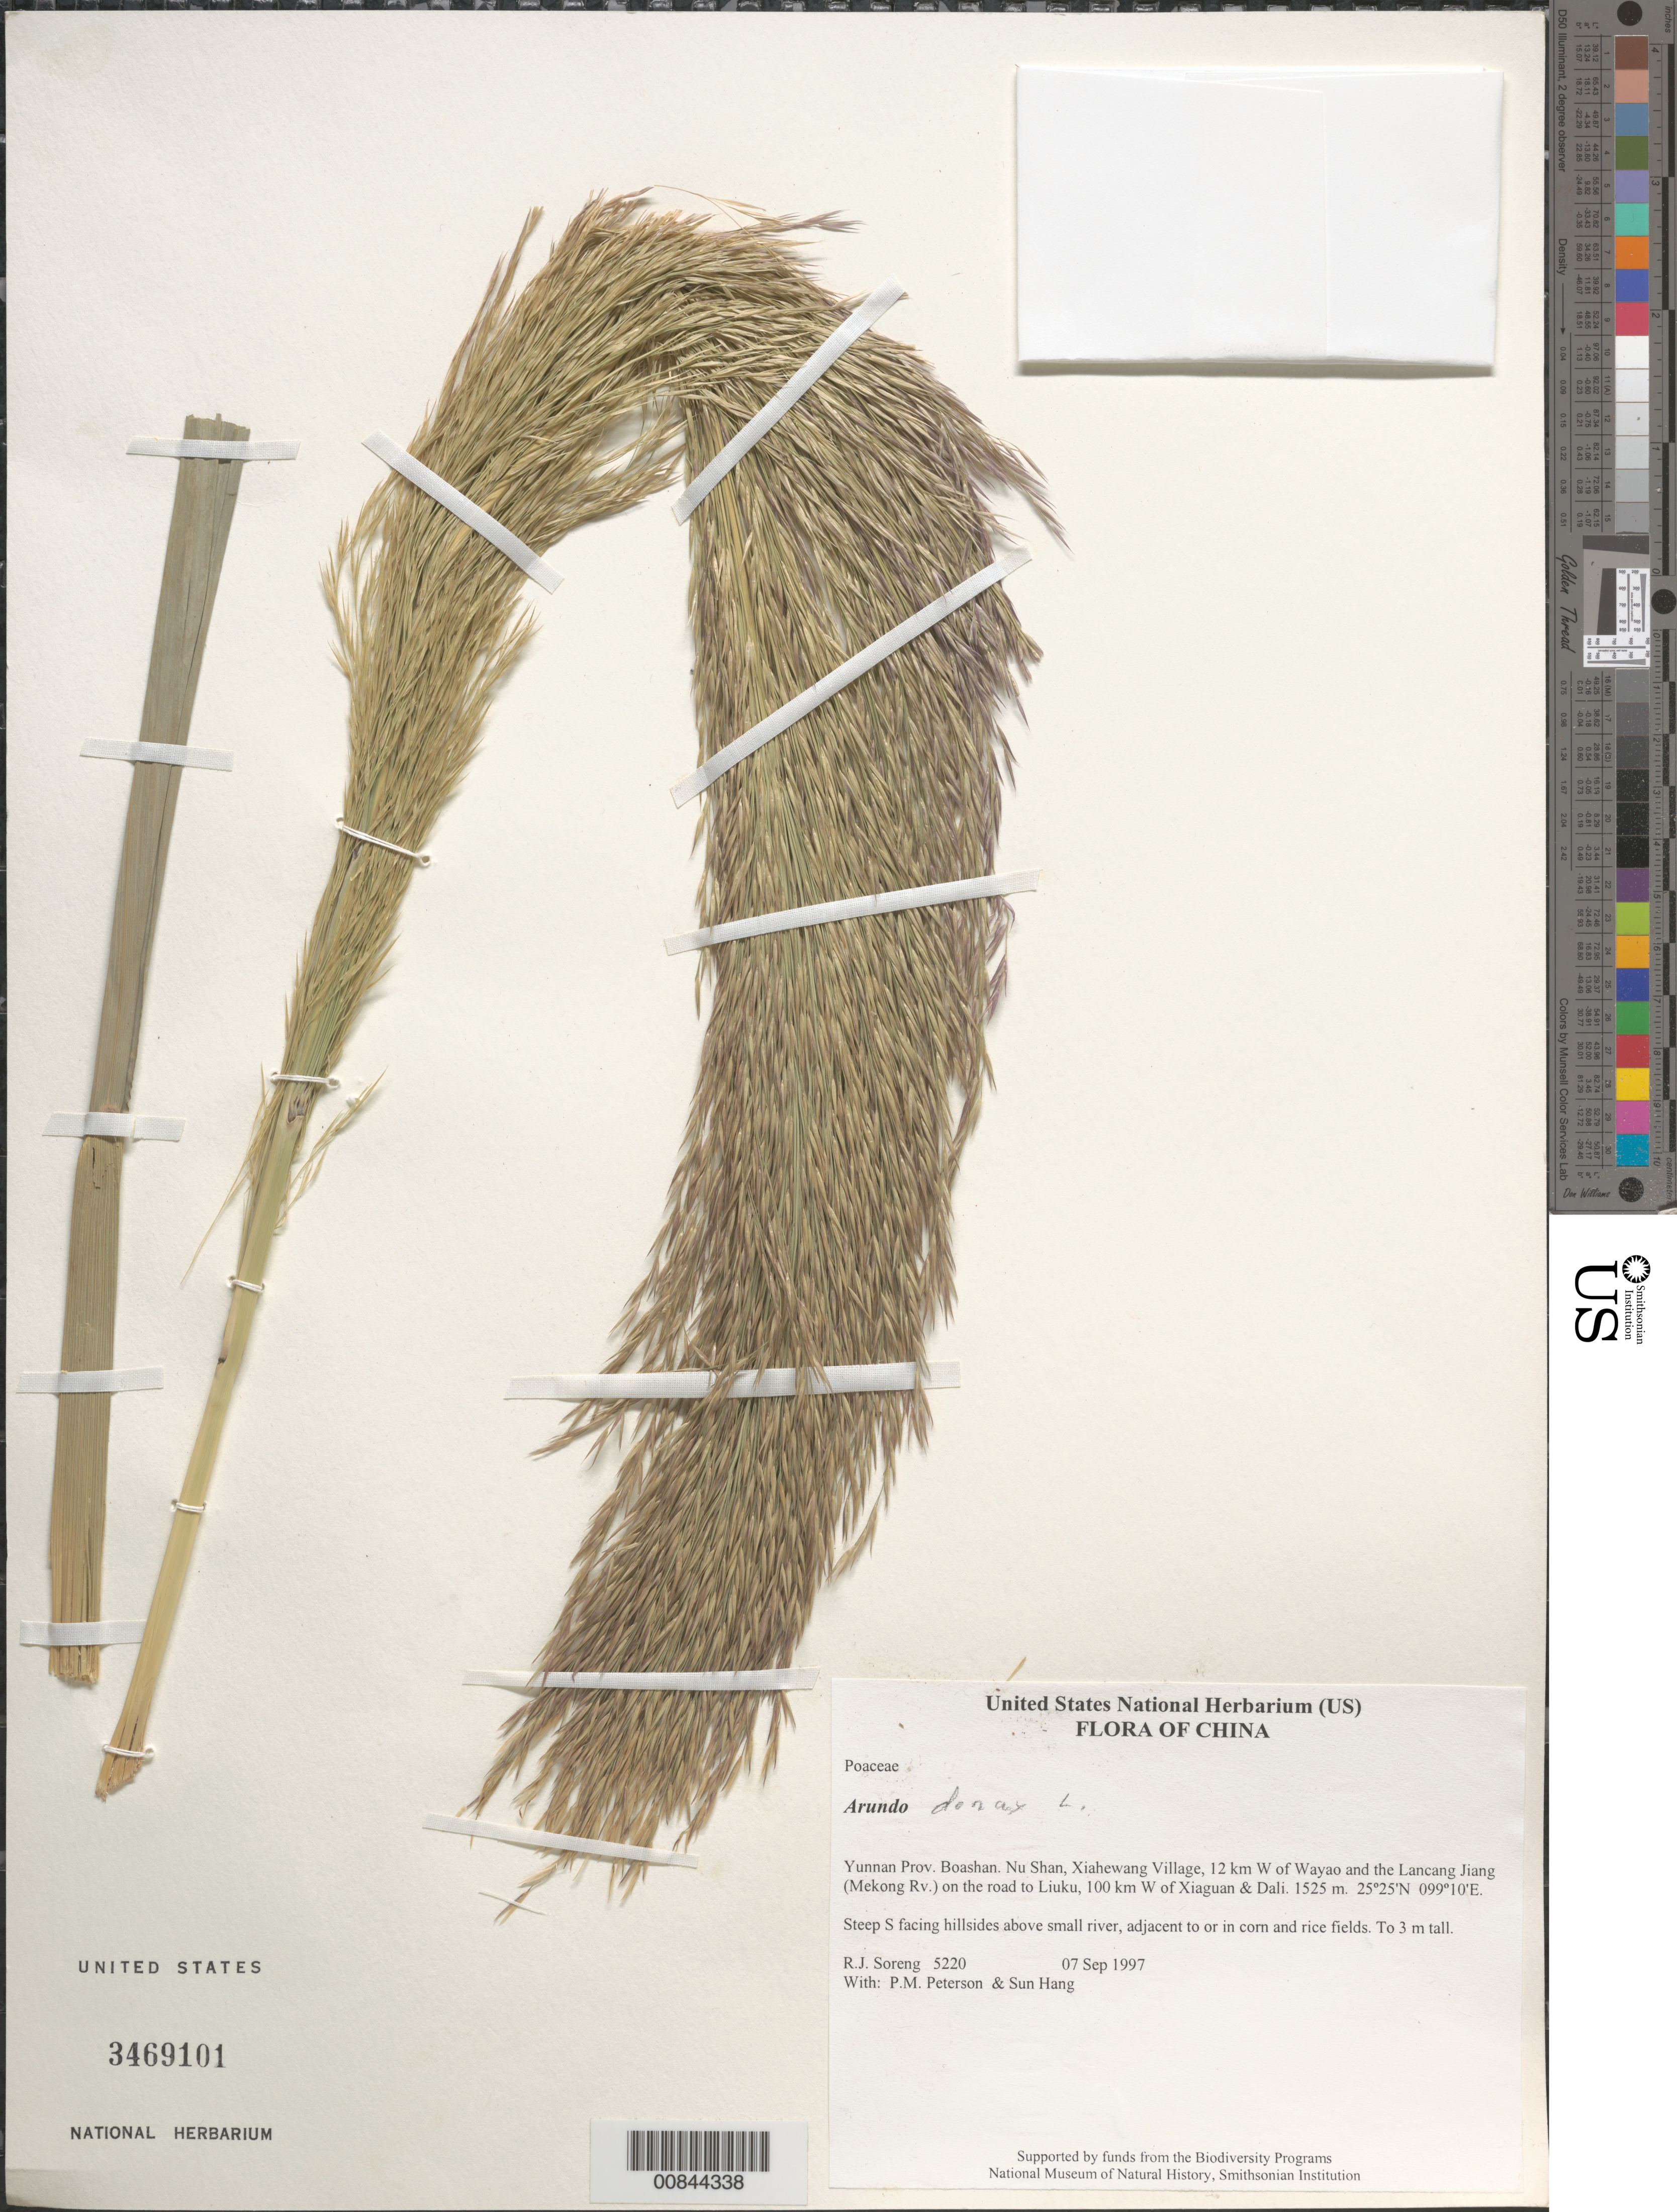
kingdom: Plantae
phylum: Tracheophyta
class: Liliopsida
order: Poales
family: Poaceae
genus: Arundo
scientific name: Arundo donax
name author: L.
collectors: R. J. Soreng, P. M. Peterson & Sun Hang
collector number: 5220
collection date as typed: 07 Sep 1997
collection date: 1997-09-07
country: China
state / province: Yunnan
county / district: Boashan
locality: Nu Shan, Xiahewang Village, 12 km W of Wayao and the Lancang Jiang (Mekong Rv.) on the road to Liuku, 100 km W of Xiaguan & Dali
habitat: Steep S facing hillsides above small river, adjacent to or in corn and rice fields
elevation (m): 1525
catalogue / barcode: US 3469101